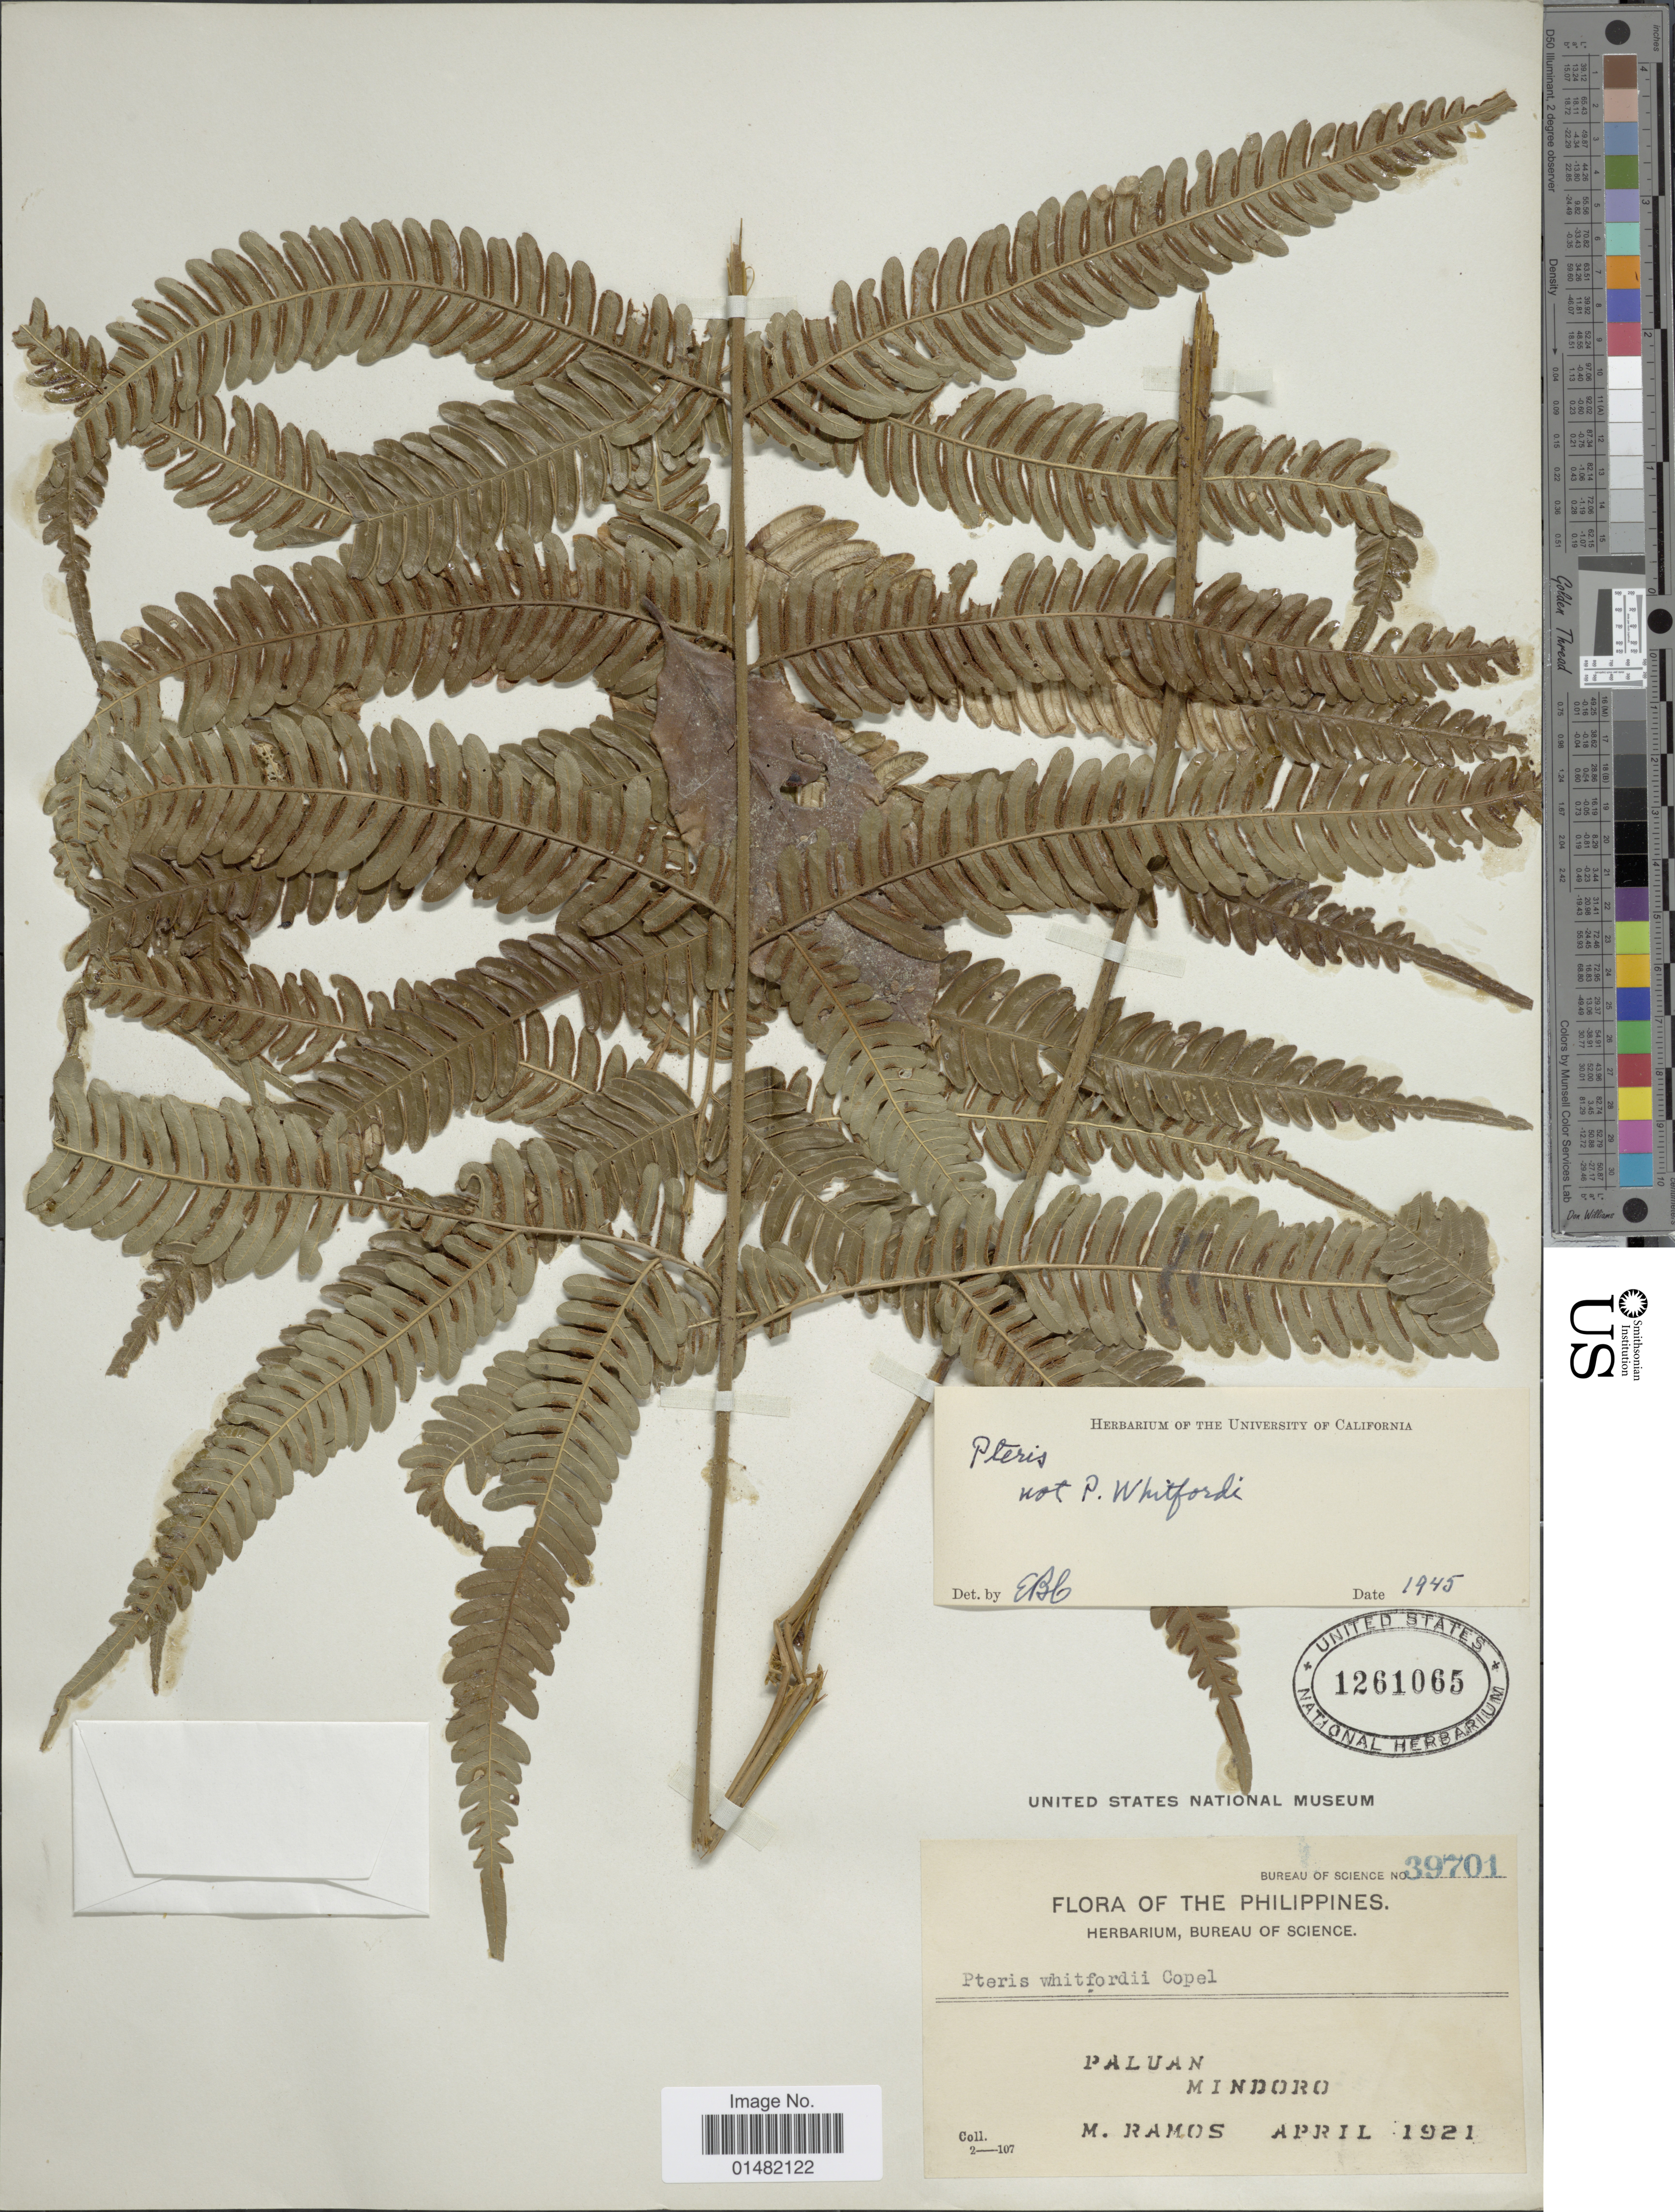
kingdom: Plantae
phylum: Tracheophyta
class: Polypodiopsida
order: Polypodiales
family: Pteridaceae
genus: Pteris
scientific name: Pteris sp.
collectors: M. Ramos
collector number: Bureau of Science 39701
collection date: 1921-04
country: Philippines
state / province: Mimaropa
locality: Paluan, Mindoro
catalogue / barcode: US 1261065